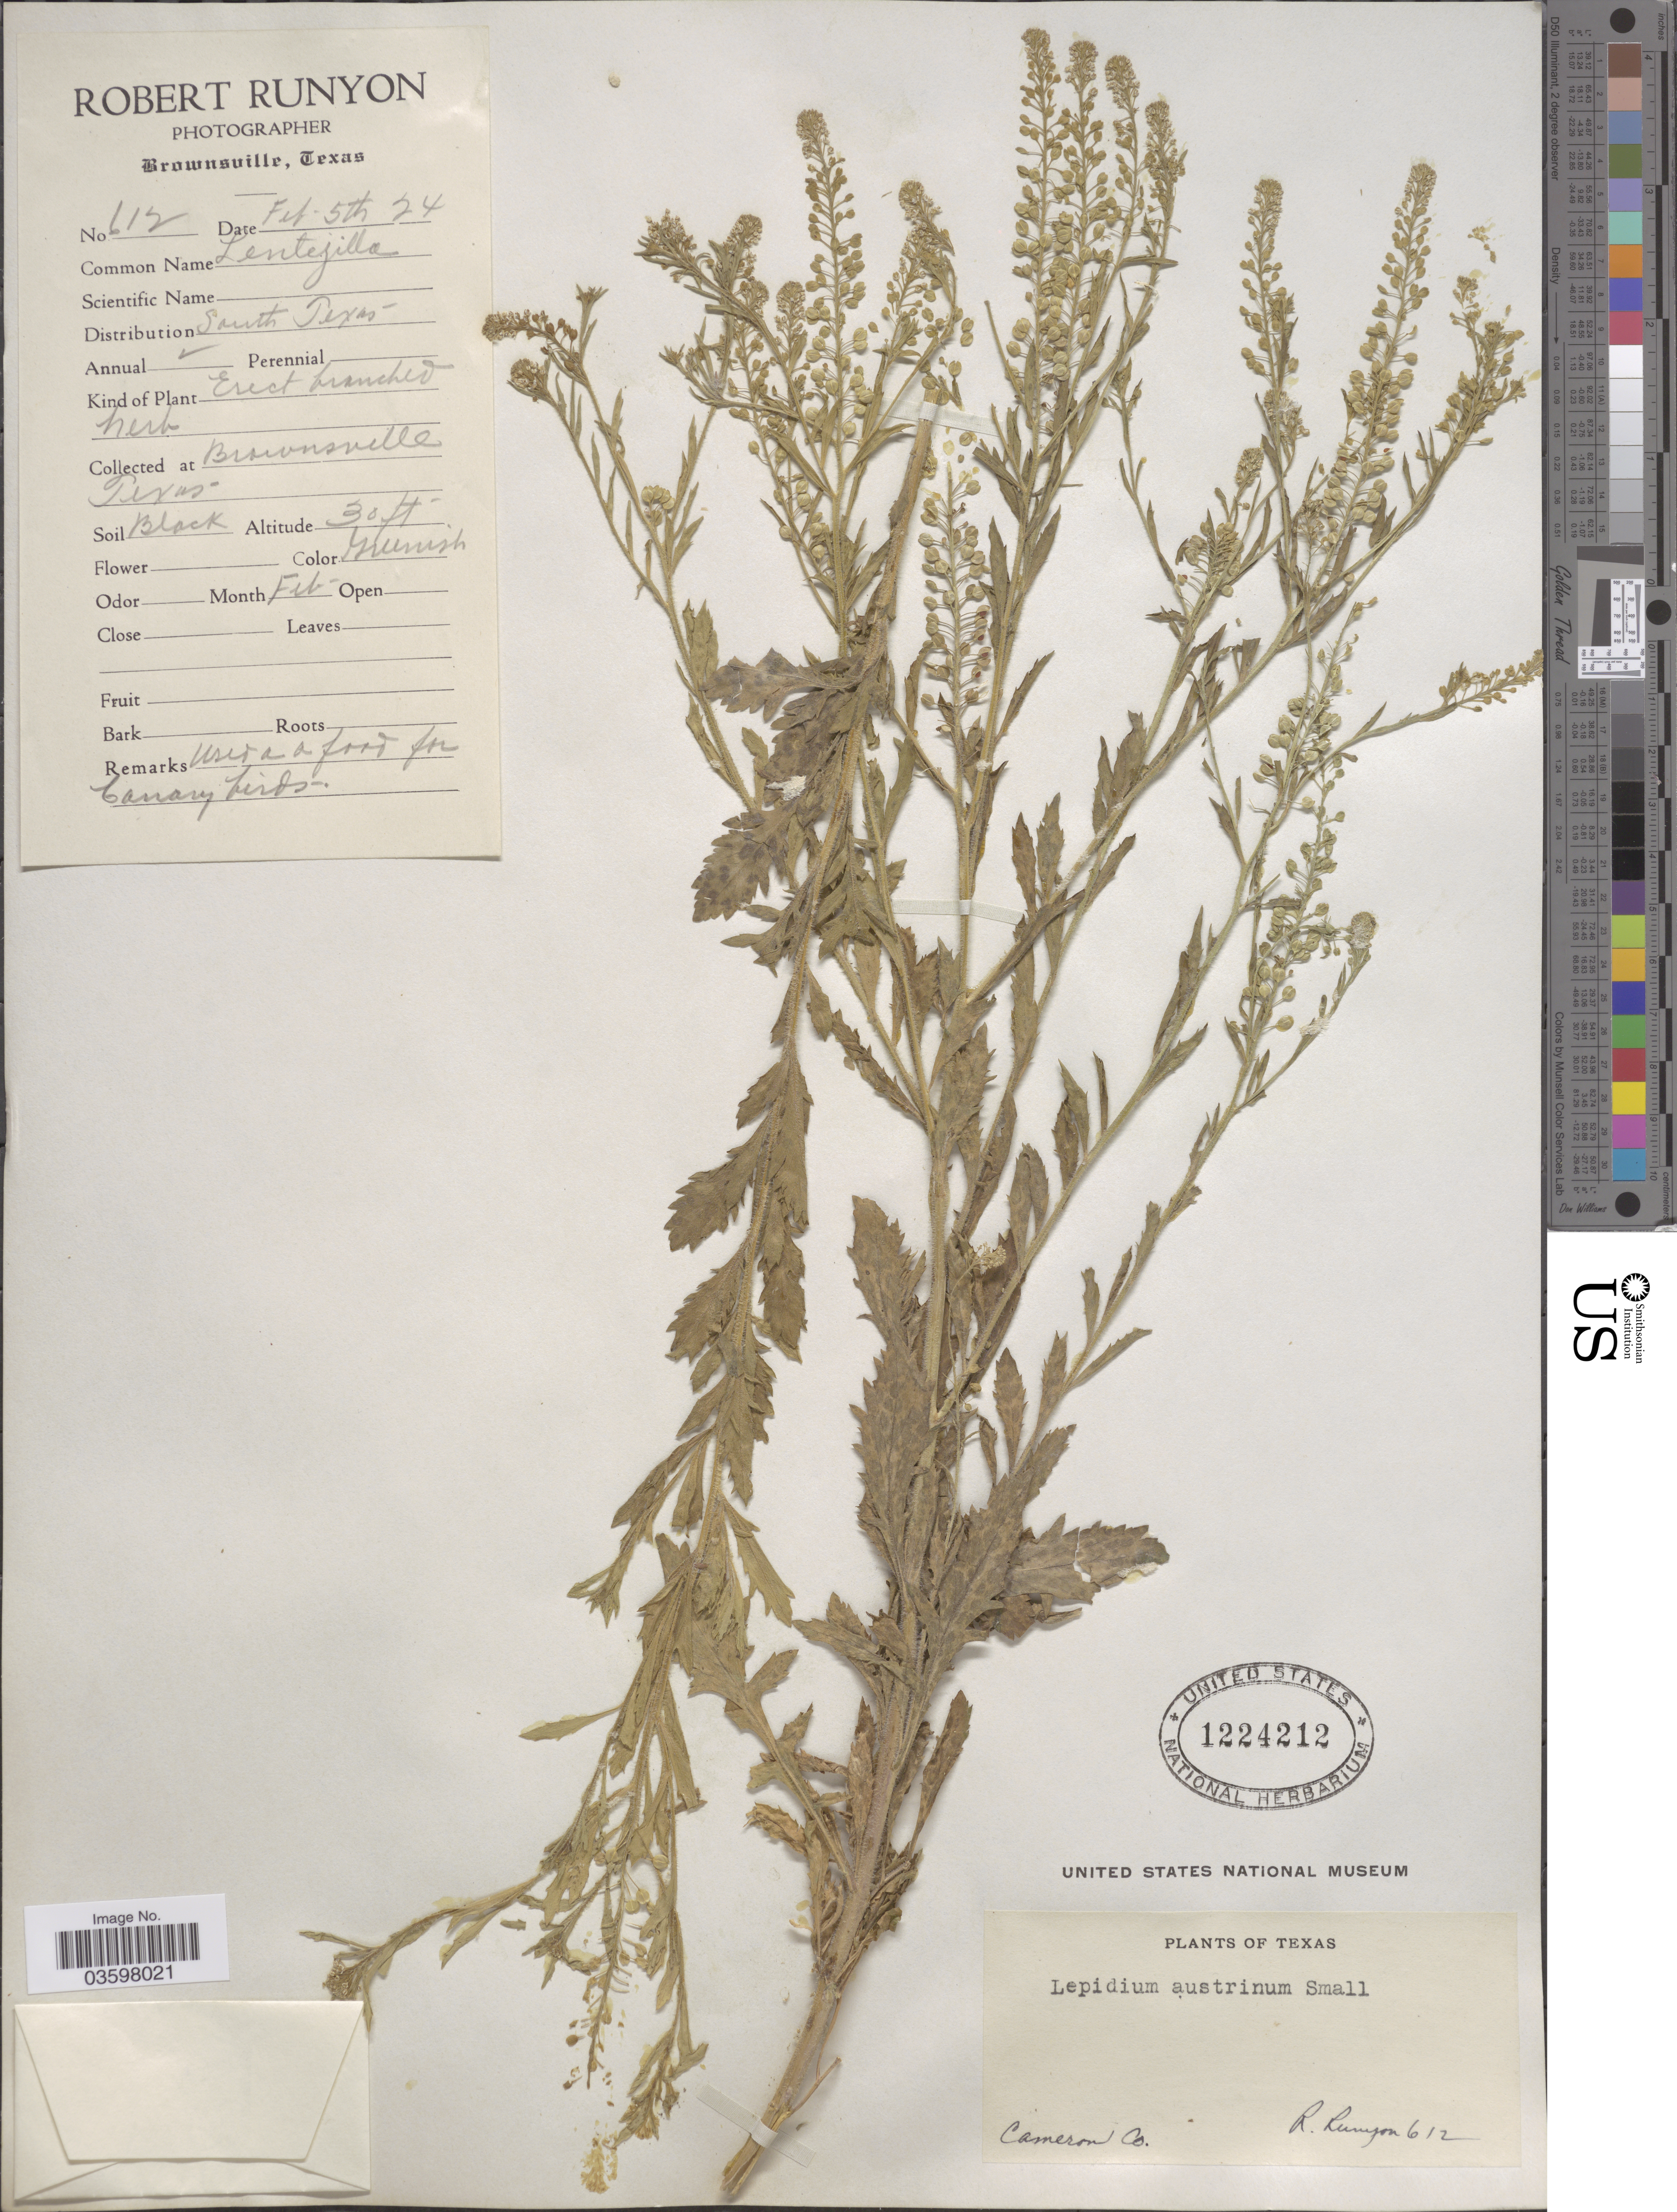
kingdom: Plantae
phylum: Tracheophyta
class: Magnoliopsida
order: Brassicales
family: Brassicaceae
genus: Lepidium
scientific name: Lepidium austrinum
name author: Small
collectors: R. Runyon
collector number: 612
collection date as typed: Transcribed d/m/y: 5/2/24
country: United States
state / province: Texas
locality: Brownsville. Cameron Co.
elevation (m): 9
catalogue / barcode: US 1224212